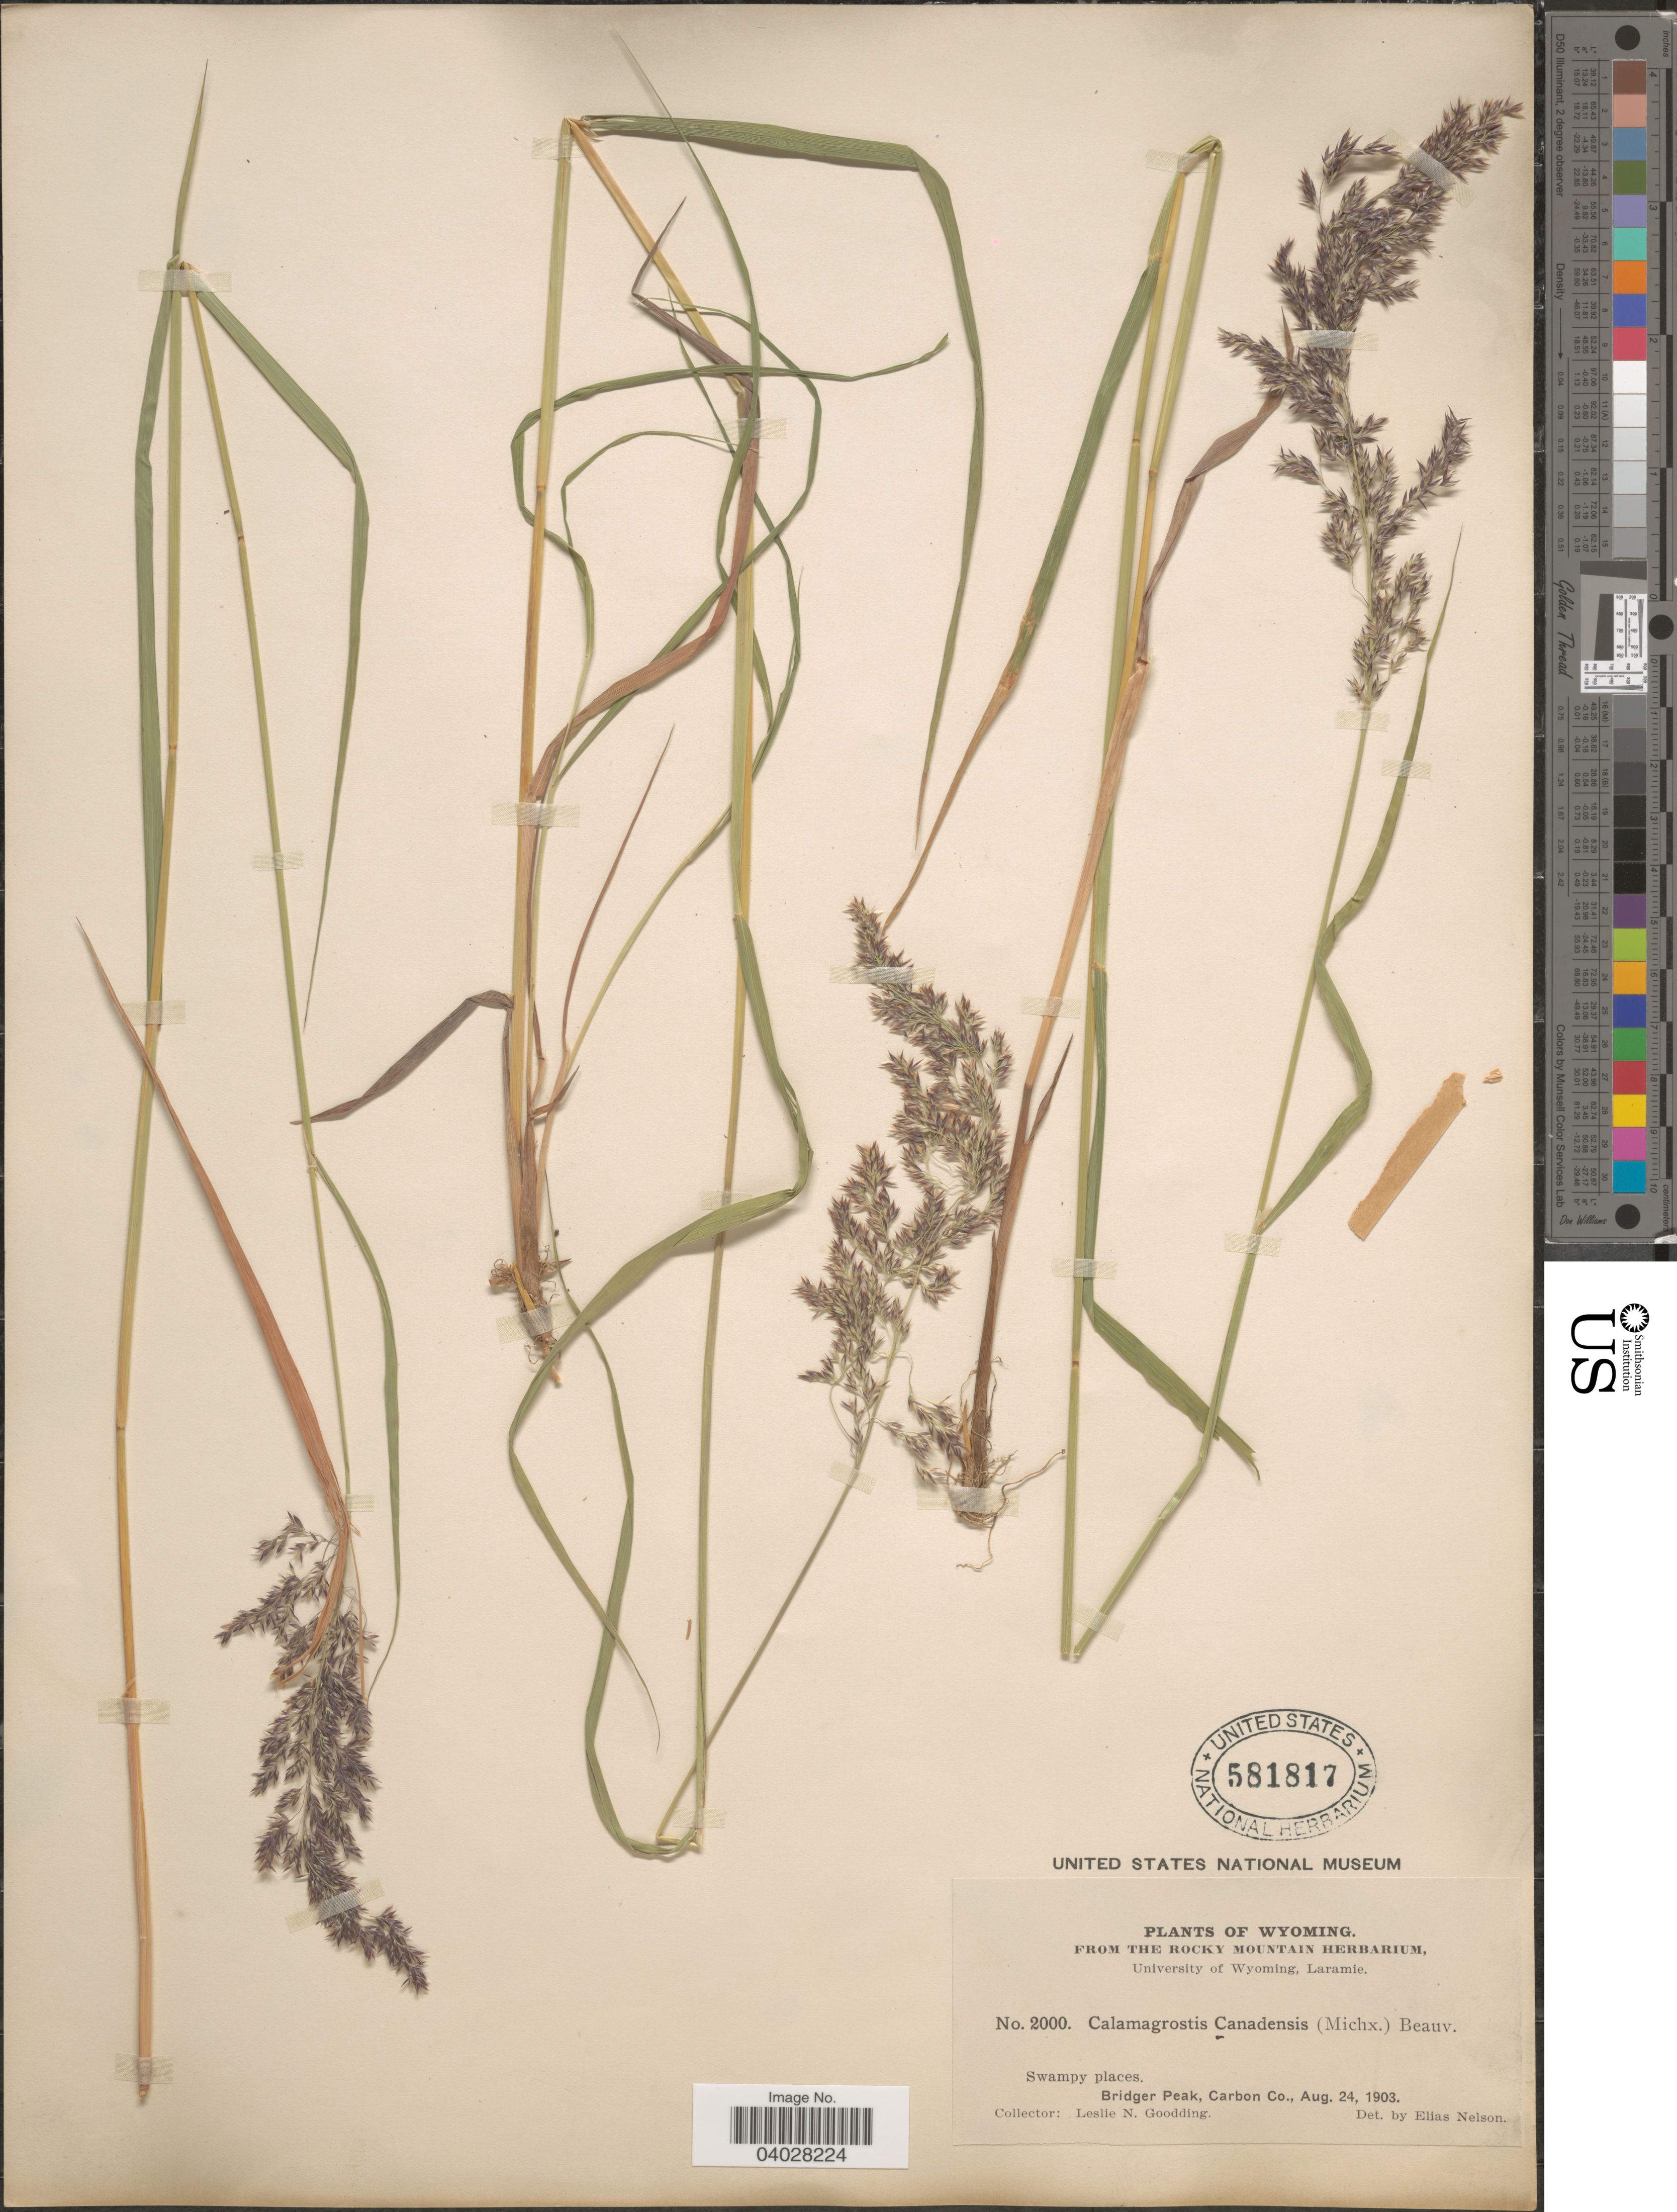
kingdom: Plantae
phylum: Tracheophyta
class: Liliopsida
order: Poales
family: Poaceae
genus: Calamagrostis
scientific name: Calamagrostis canadensis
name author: (Michx.) P. Beauv.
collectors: L. N. Goodding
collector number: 2000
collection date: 1903-08-24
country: United States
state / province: Wyoming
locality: Bridger Peak, Carbon Co.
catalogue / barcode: US 581817